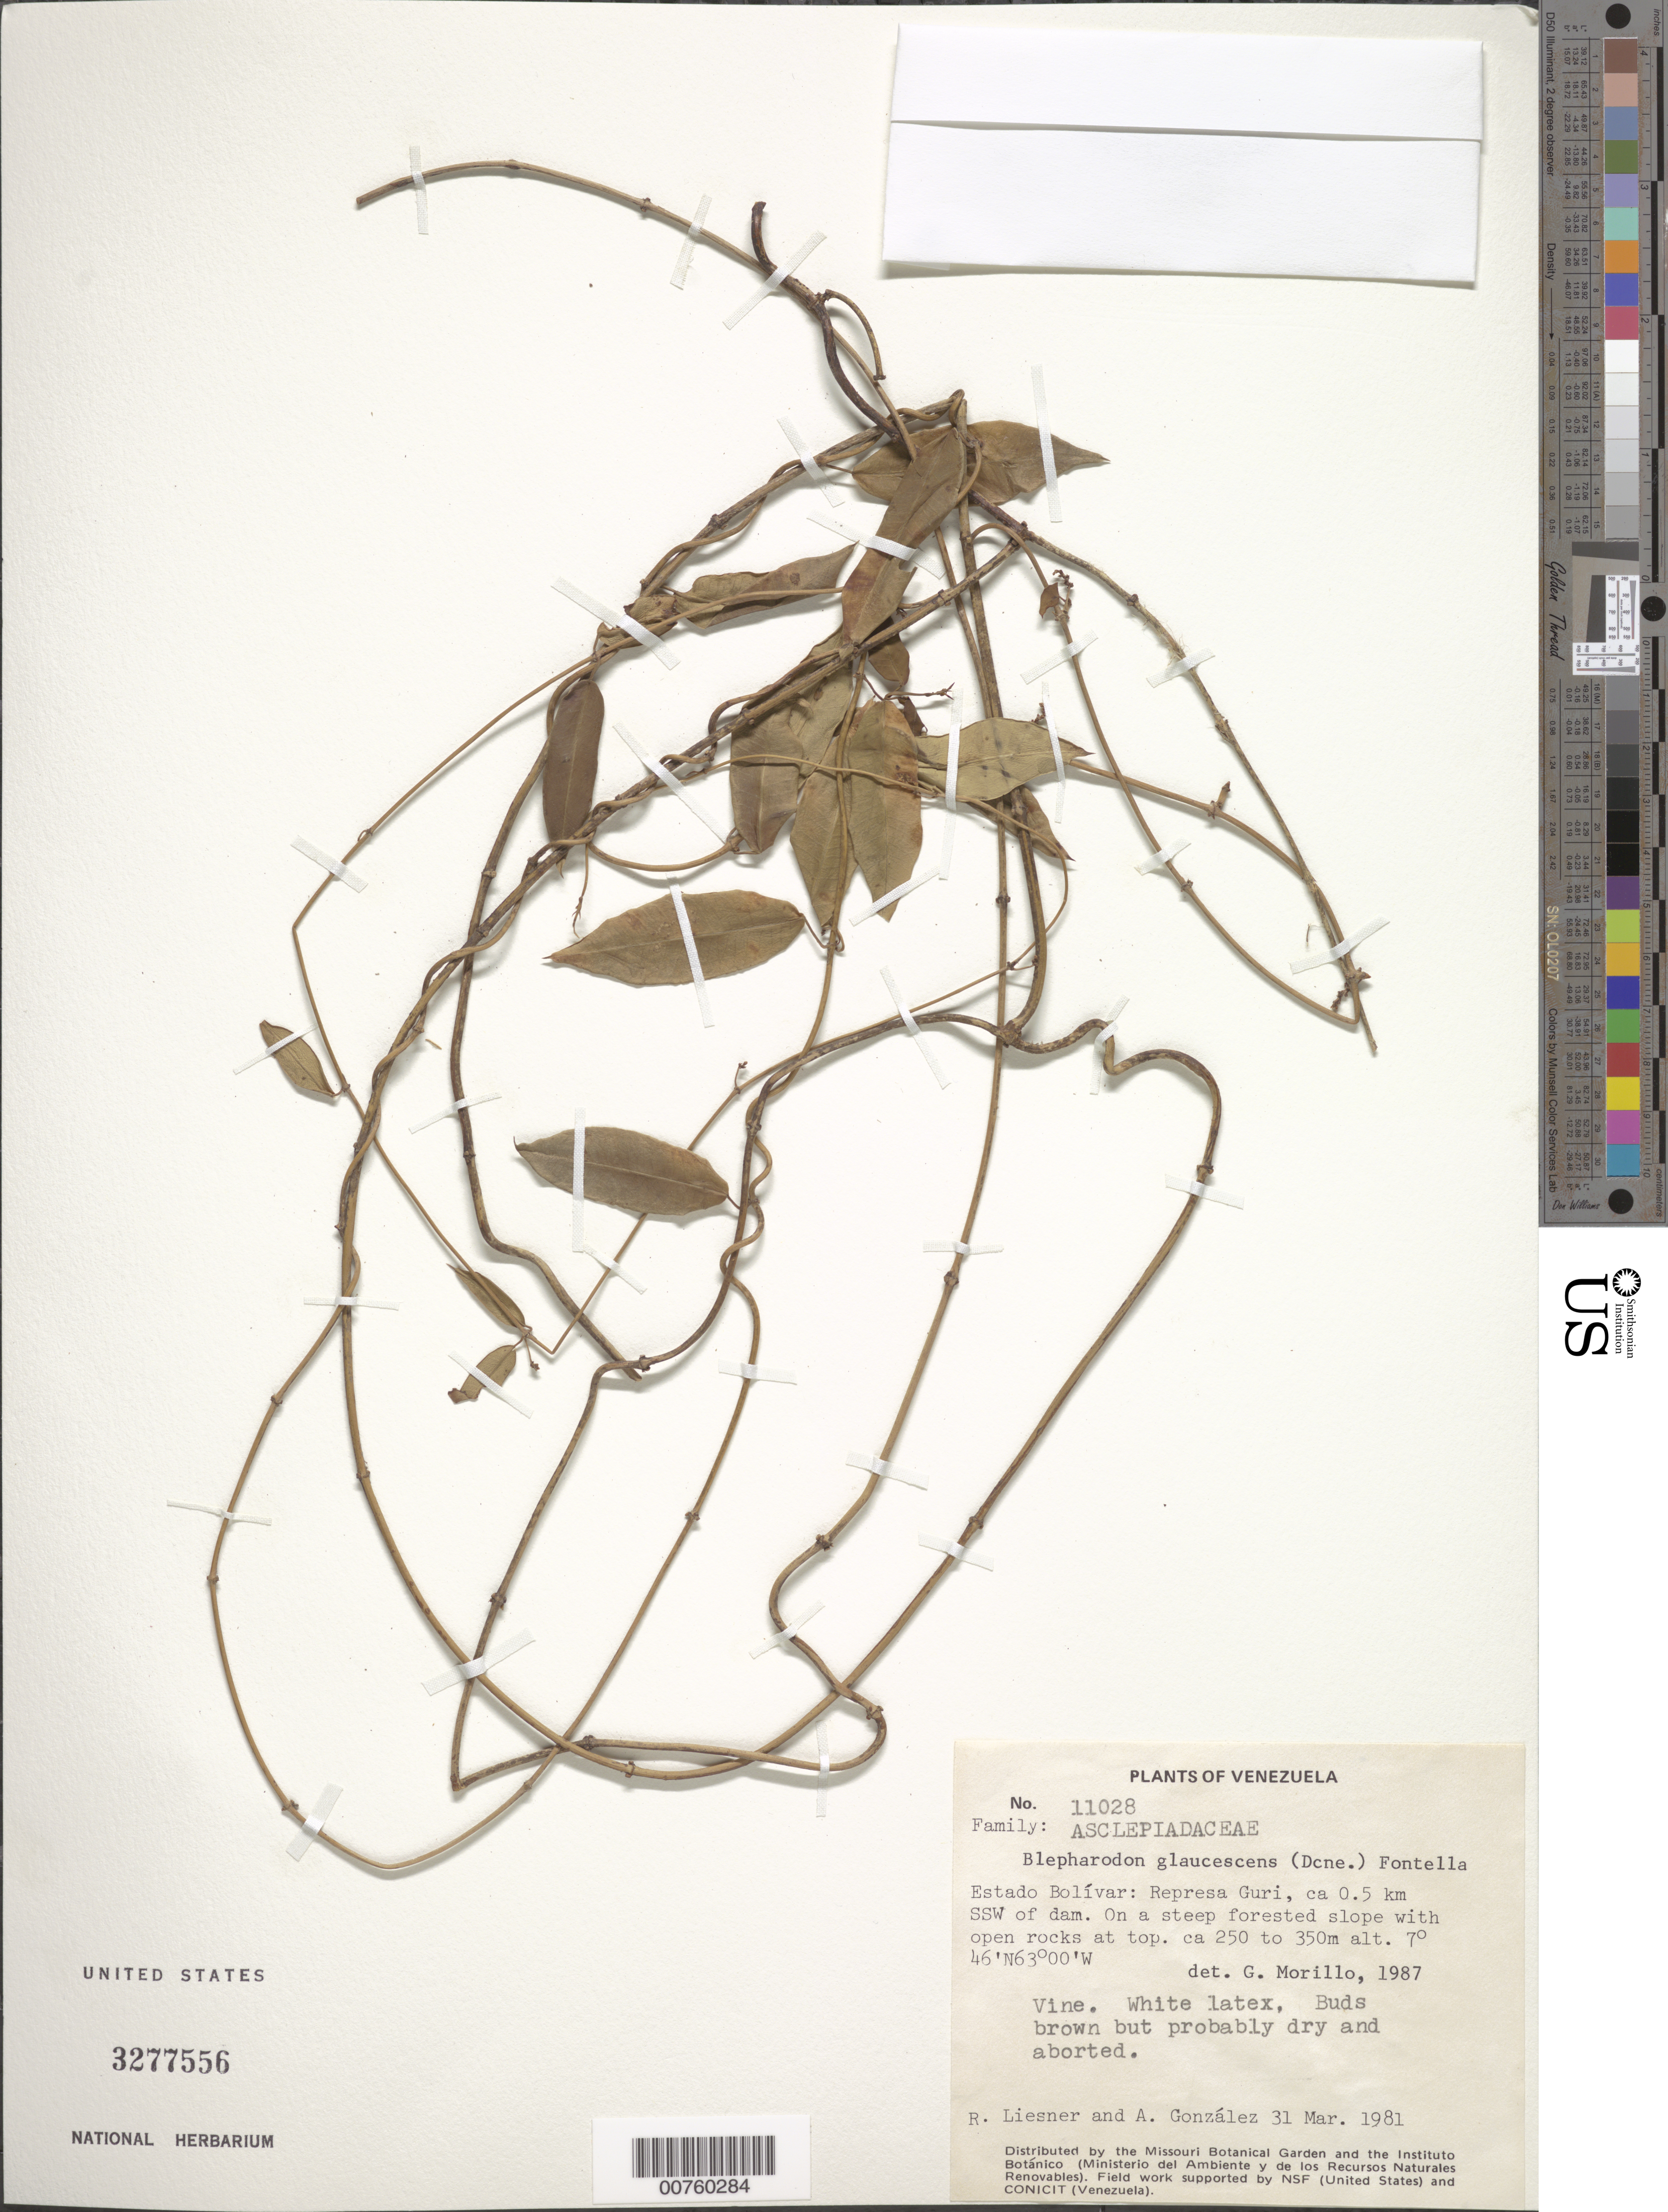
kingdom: Plantae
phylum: Tracheophyta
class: Magnoliopsida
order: Gentianales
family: Apocynaceae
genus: Blepharodon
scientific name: Blepharodon glaucescens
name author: (Decne.) Fontella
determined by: Morillo, G. N.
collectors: R. L. Liesner & A. C. González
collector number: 11028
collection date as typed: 31-Mar-81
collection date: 1981-03-31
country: Venezuela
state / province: Bolívar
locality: Represa Guri, ca 0.5 km SSW of dam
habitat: Steep forested slope with open rocks at top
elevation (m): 250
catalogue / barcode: US 3277556